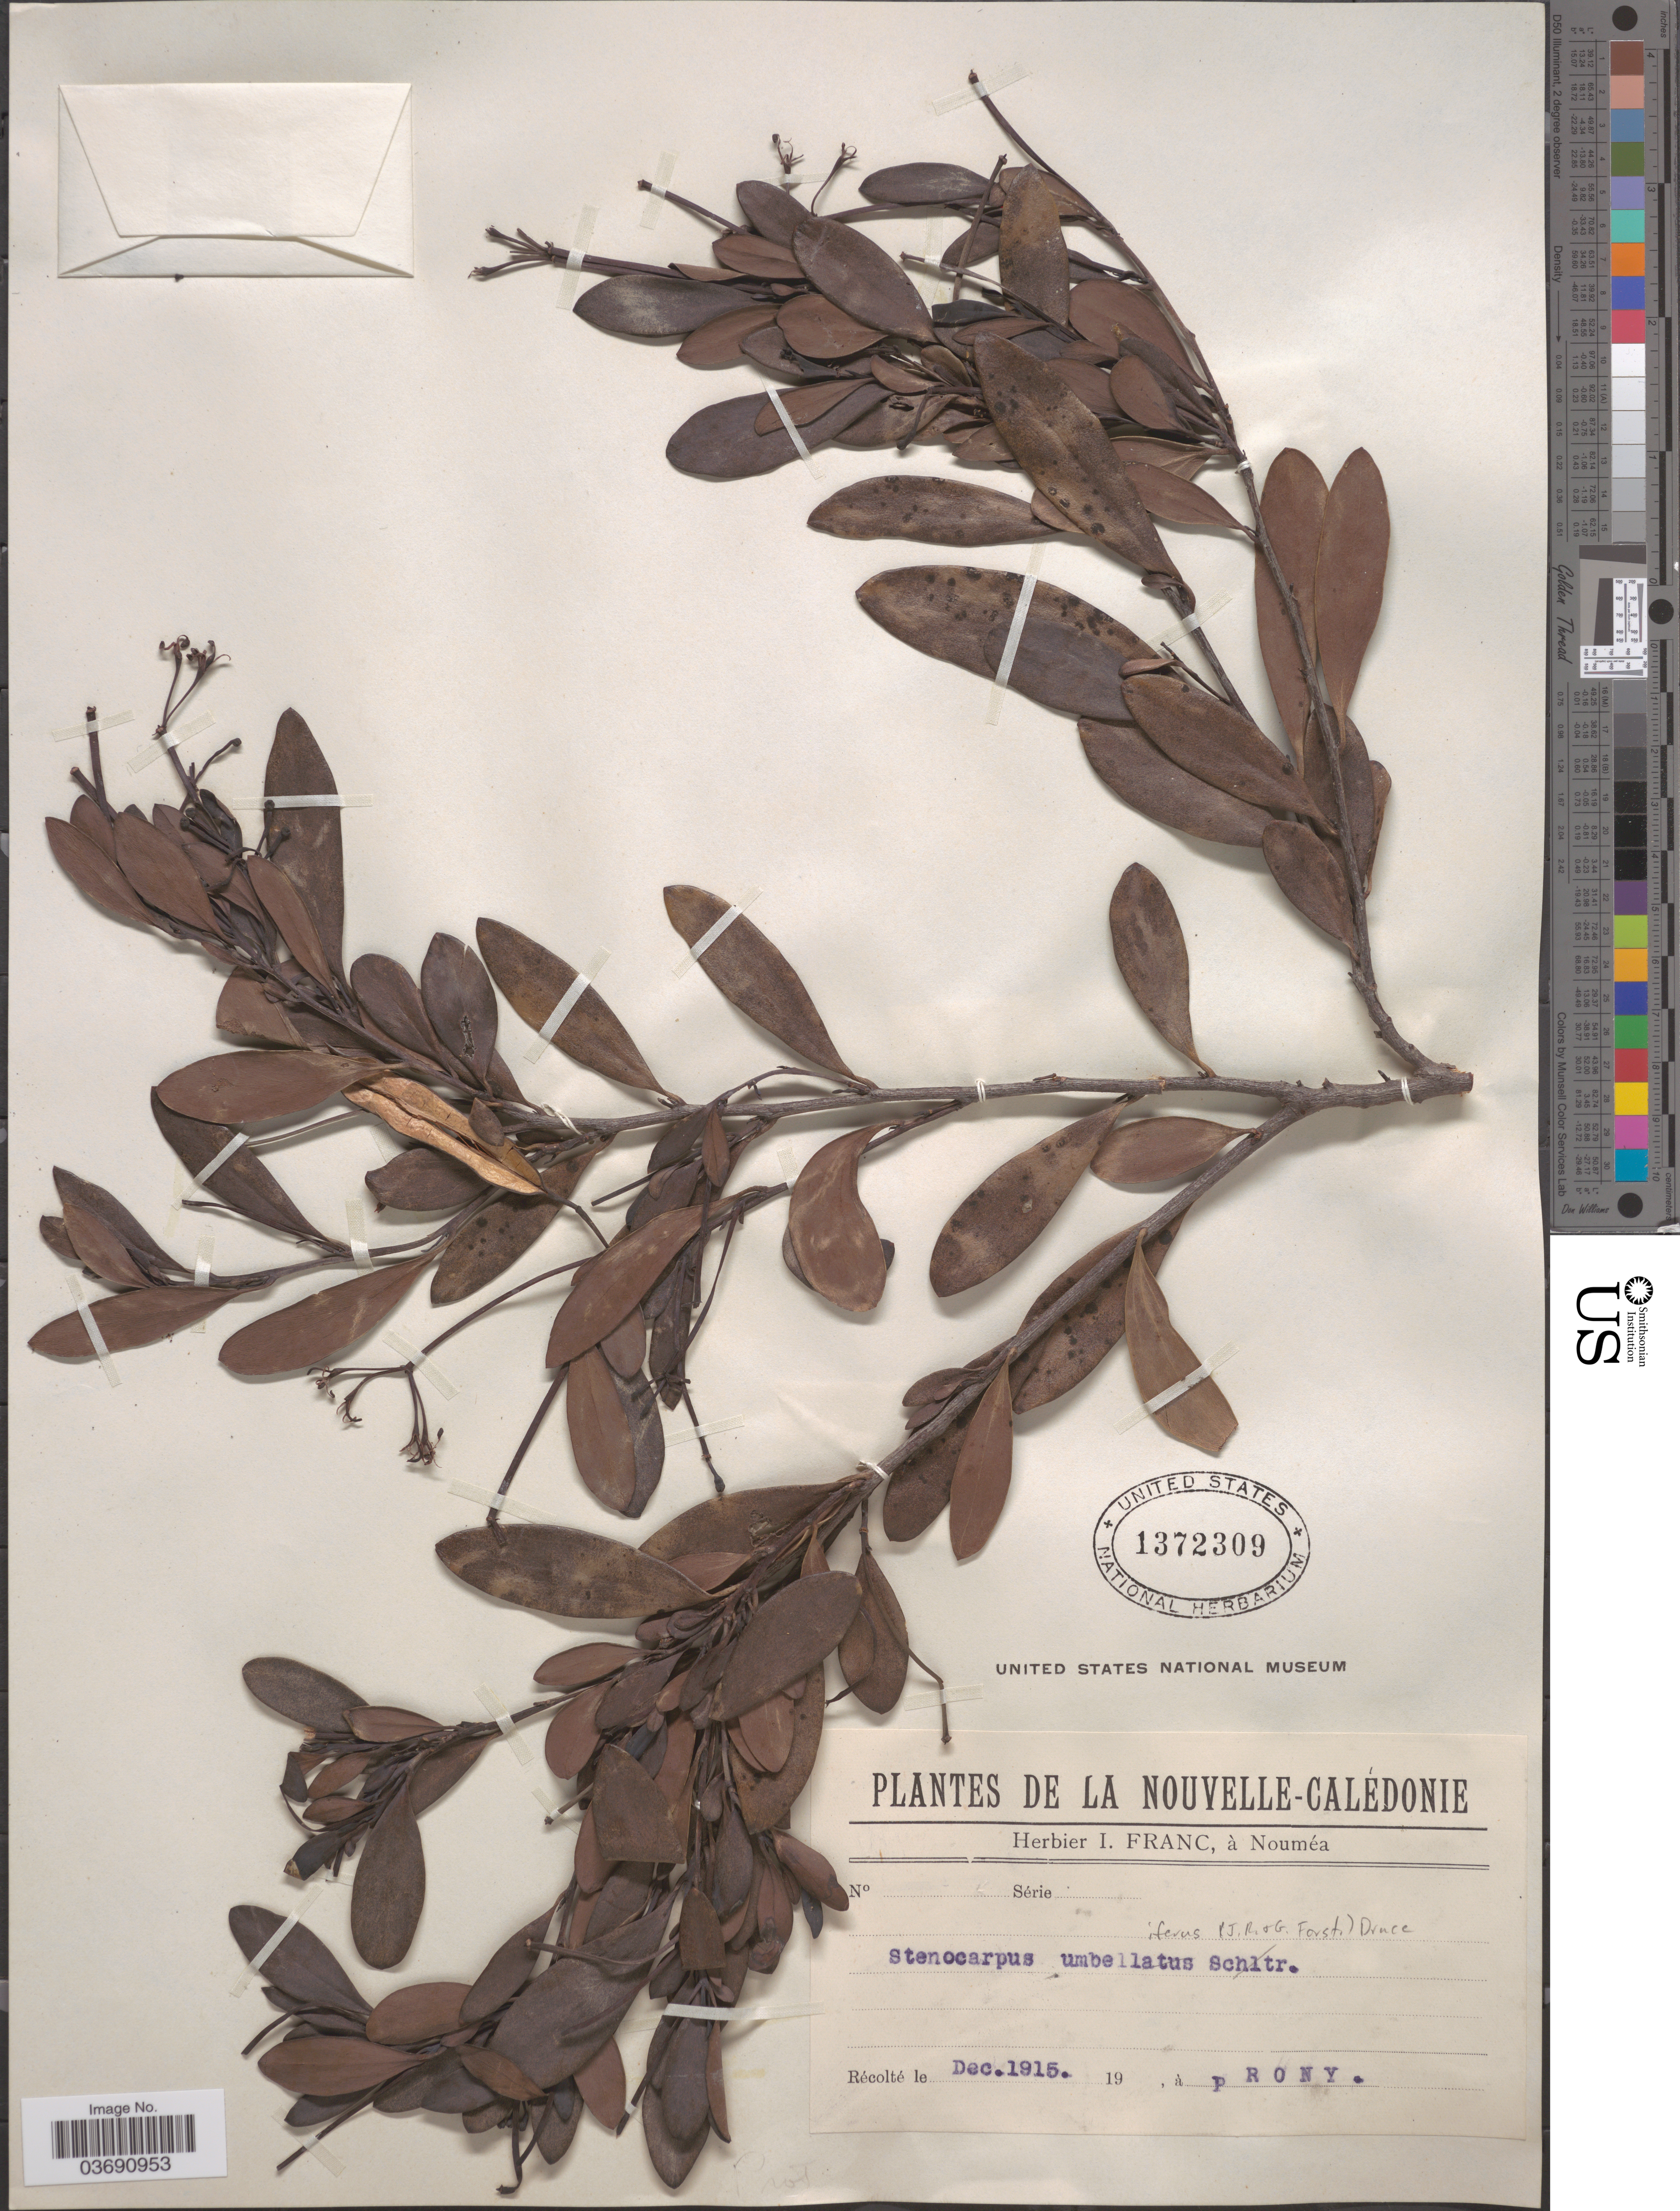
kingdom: Plantae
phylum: Tracheophyta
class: Magnoliopsida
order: Proteales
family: Proteaceae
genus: Stenocarpus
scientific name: Stenocarpus umbellifer var. umbellifer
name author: (J.R. Forst. & G. Forst.) Druce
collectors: I. Franc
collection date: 1915-12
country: New Caledonia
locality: La Nouvelle-Calédonie. Prony.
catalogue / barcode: US 1372309